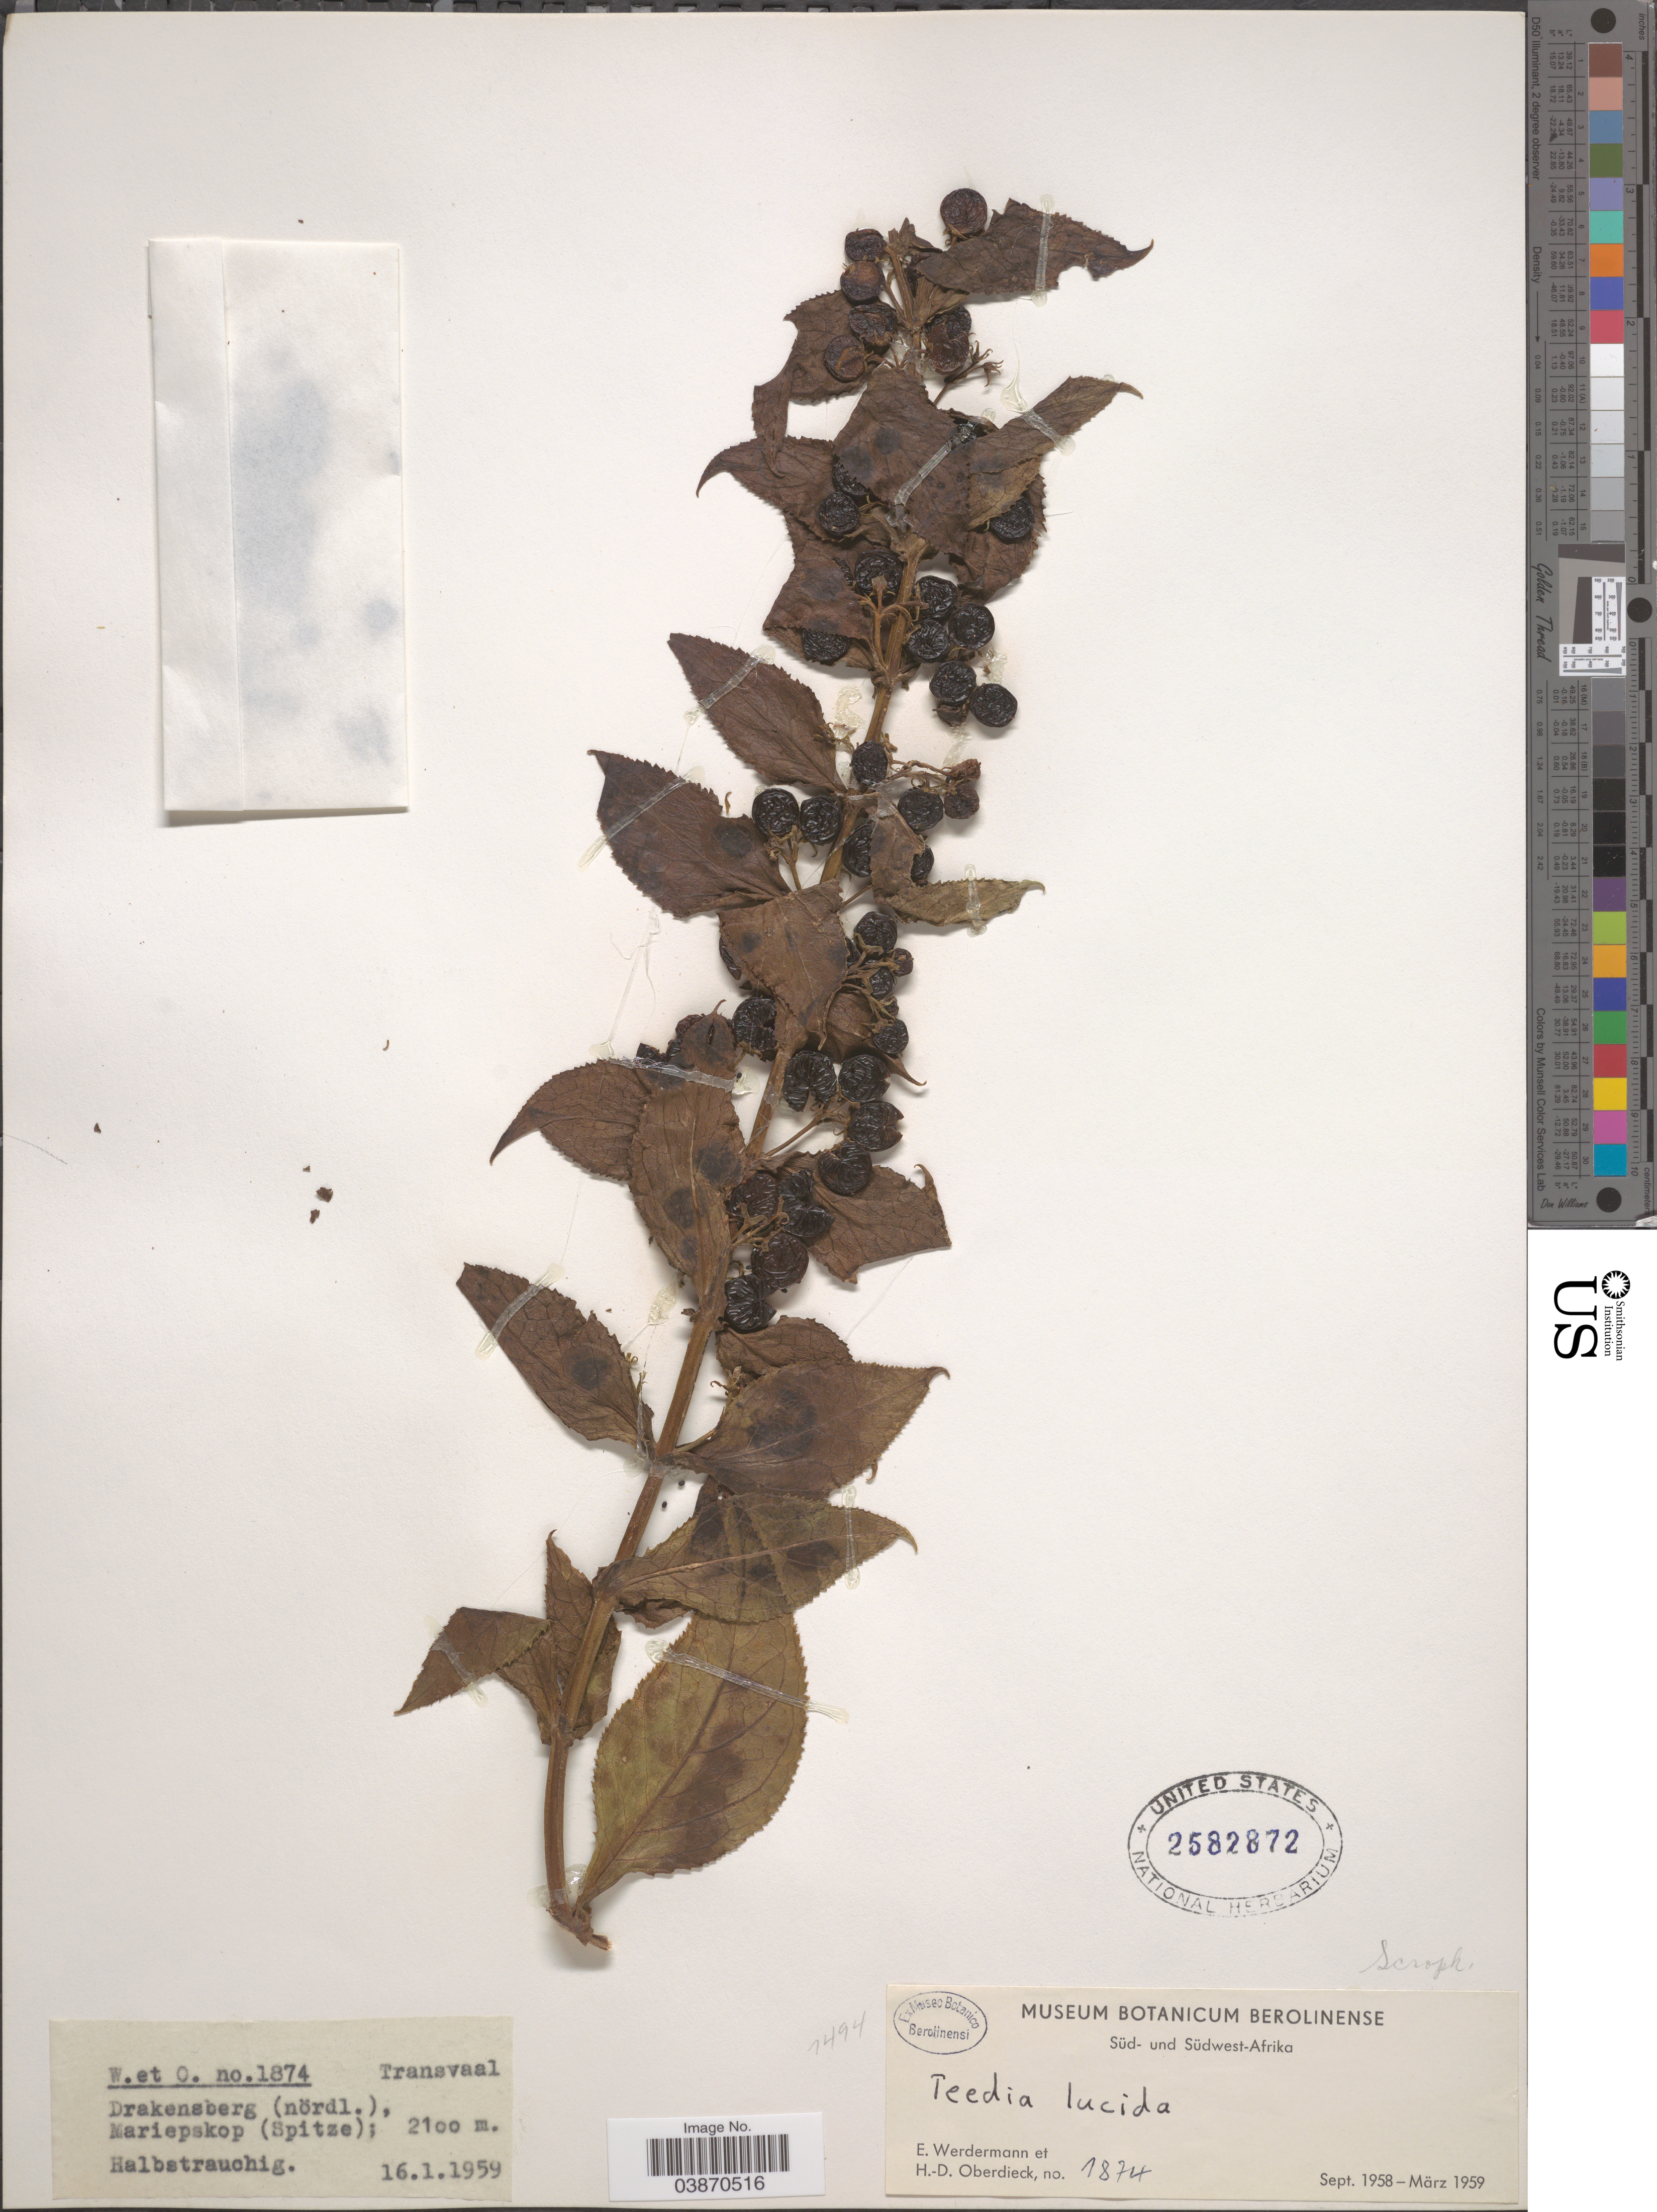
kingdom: Plantae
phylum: Tracheophyta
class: Magnoliopsida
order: Lamiales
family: Scrophulariaceae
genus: Teedia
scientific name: Teedia lucida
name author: Rudolphi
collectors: E. Werdermann & H. Oberdieck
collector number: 1874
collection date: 1959-01-16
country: South Africa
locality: Transvaal. Drakensberg (nördl.), Mariepskop (Spitze). Süd-Afrika.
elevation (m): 2100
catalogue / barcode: US 2582872